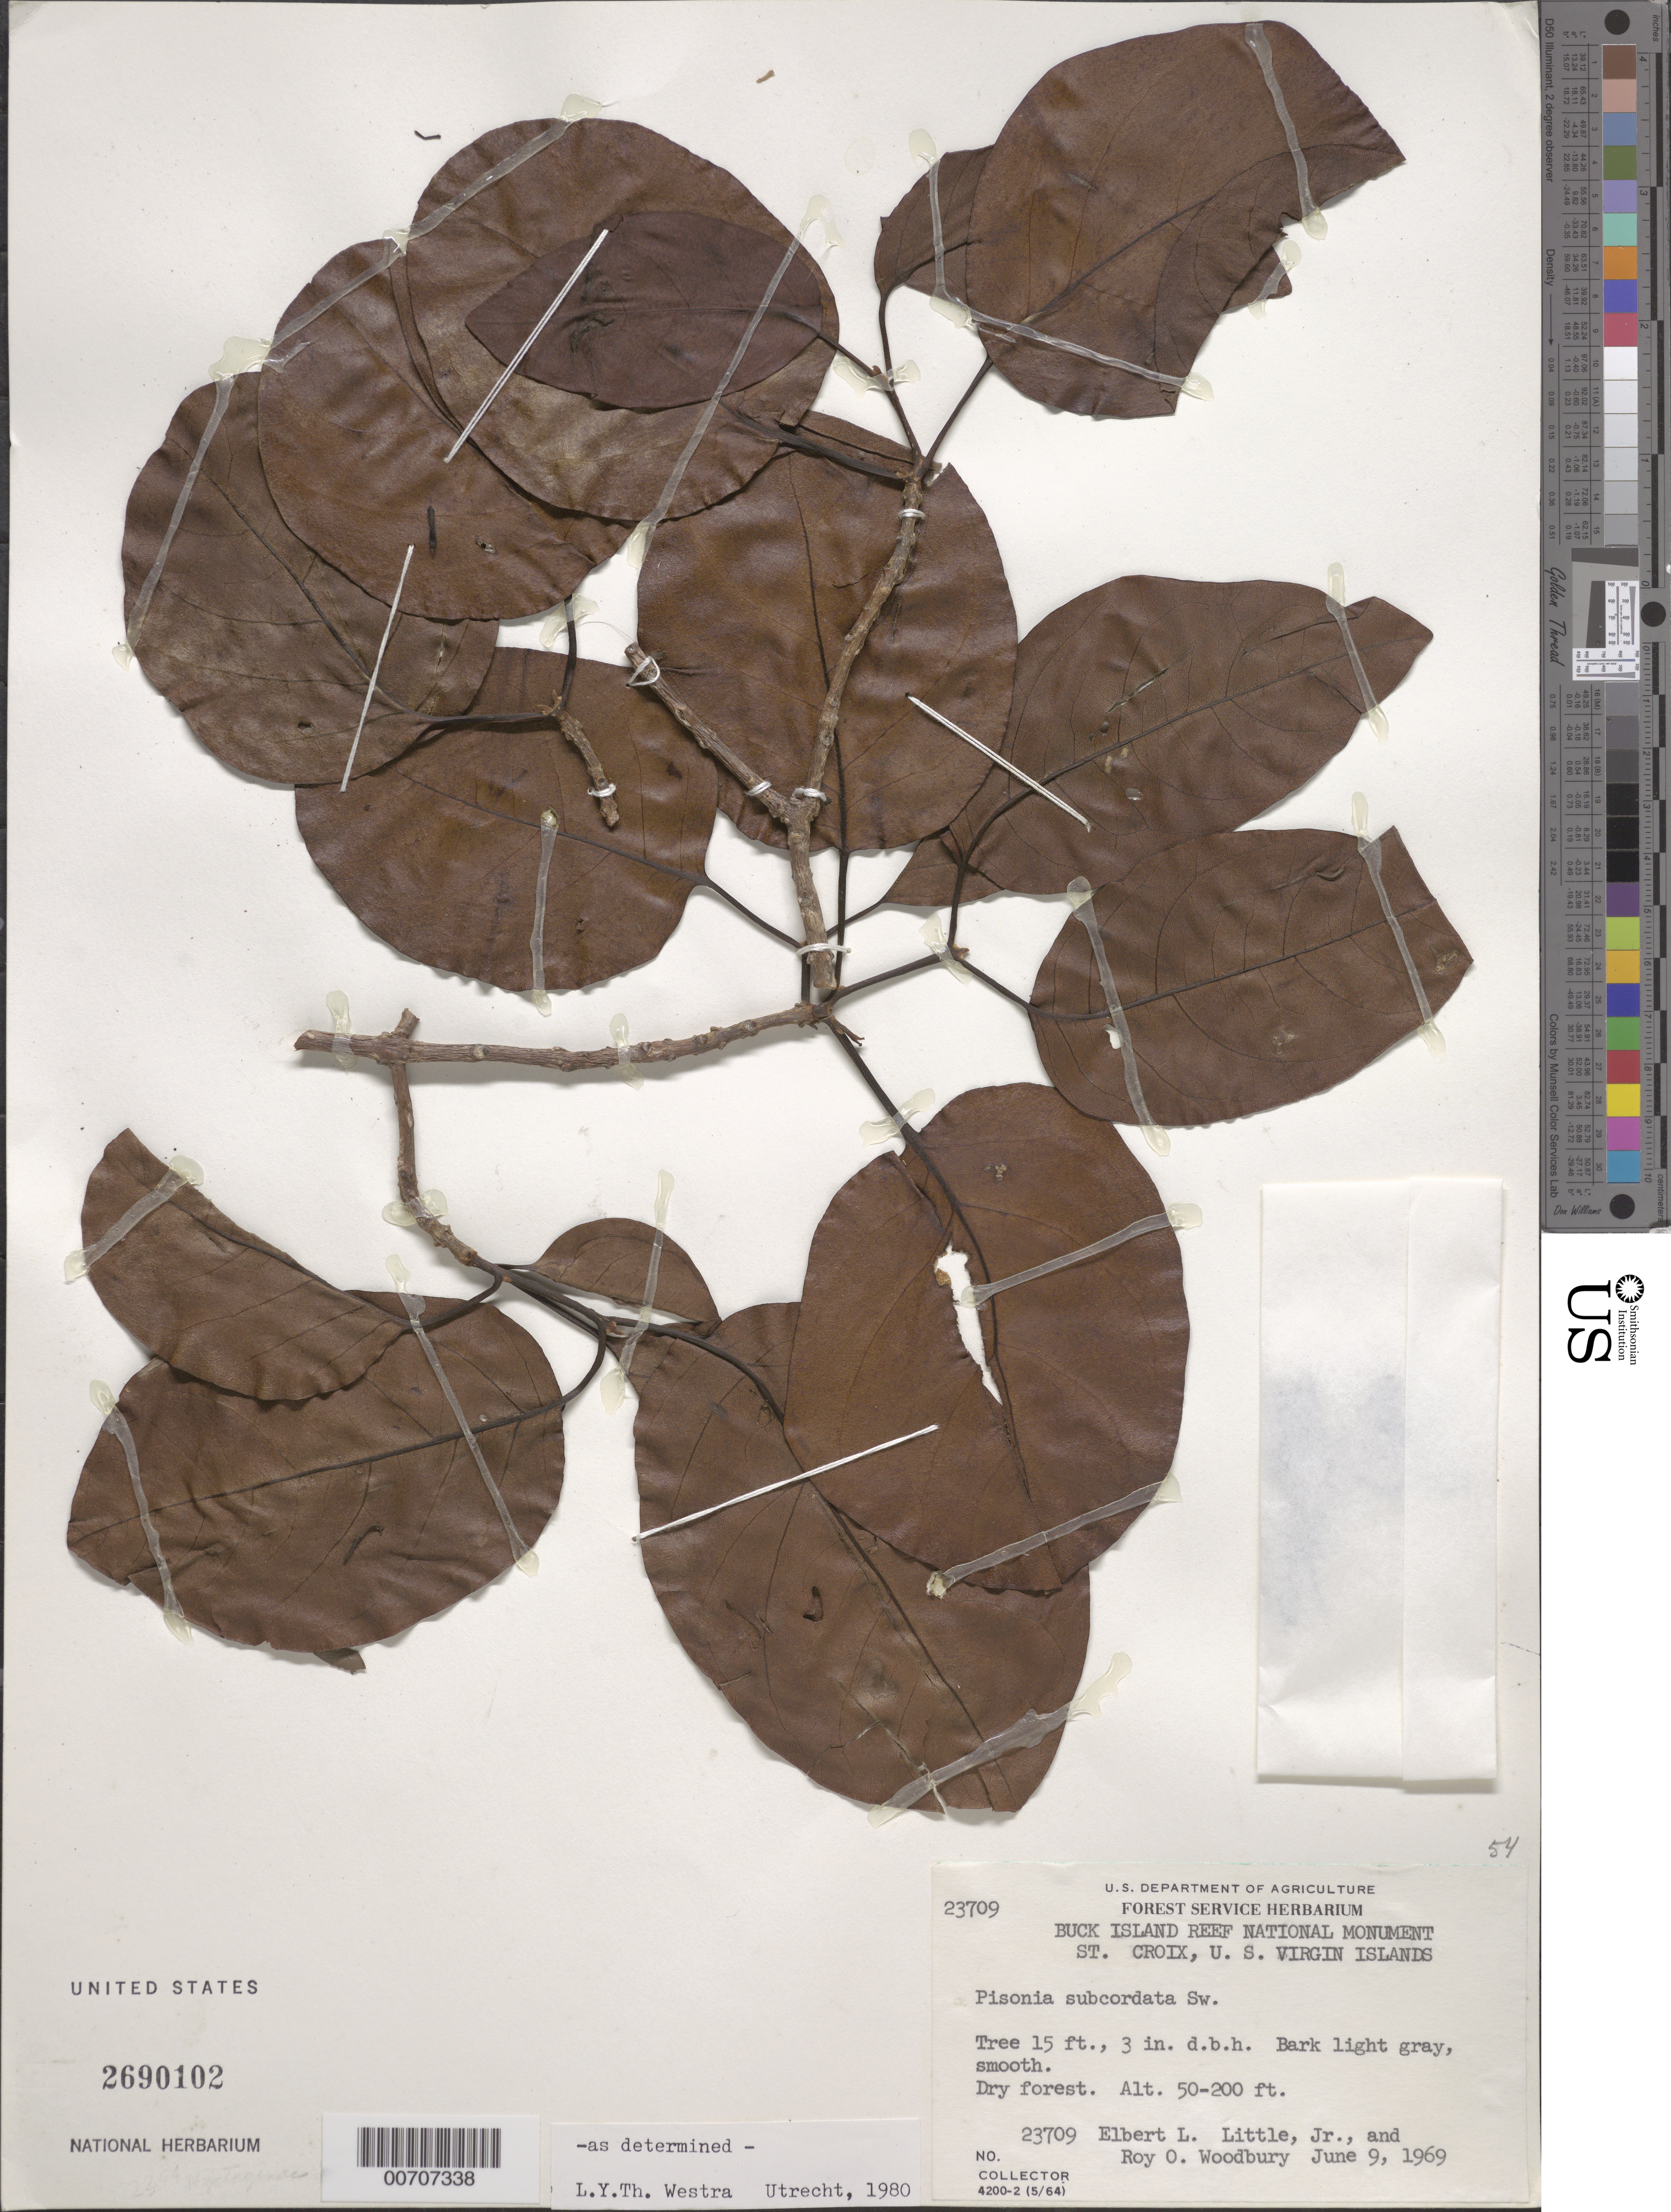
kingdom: Plantae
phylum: Tracheophyta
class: Magnoliopsida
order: Caryophyllales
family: Nyctaginaceae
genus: Pisonia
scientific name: Pisonia subcordata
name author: Sw.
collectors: E. L. Little & R. O. Woodbury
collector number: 23709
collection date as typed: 09 Jun 1969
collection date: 1969-06-09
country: U.S. Virgin Islands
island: Buck Island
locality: Buck Island Reef Natl. Monument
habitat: Dry forest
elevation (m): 15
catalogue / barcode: US 2690102